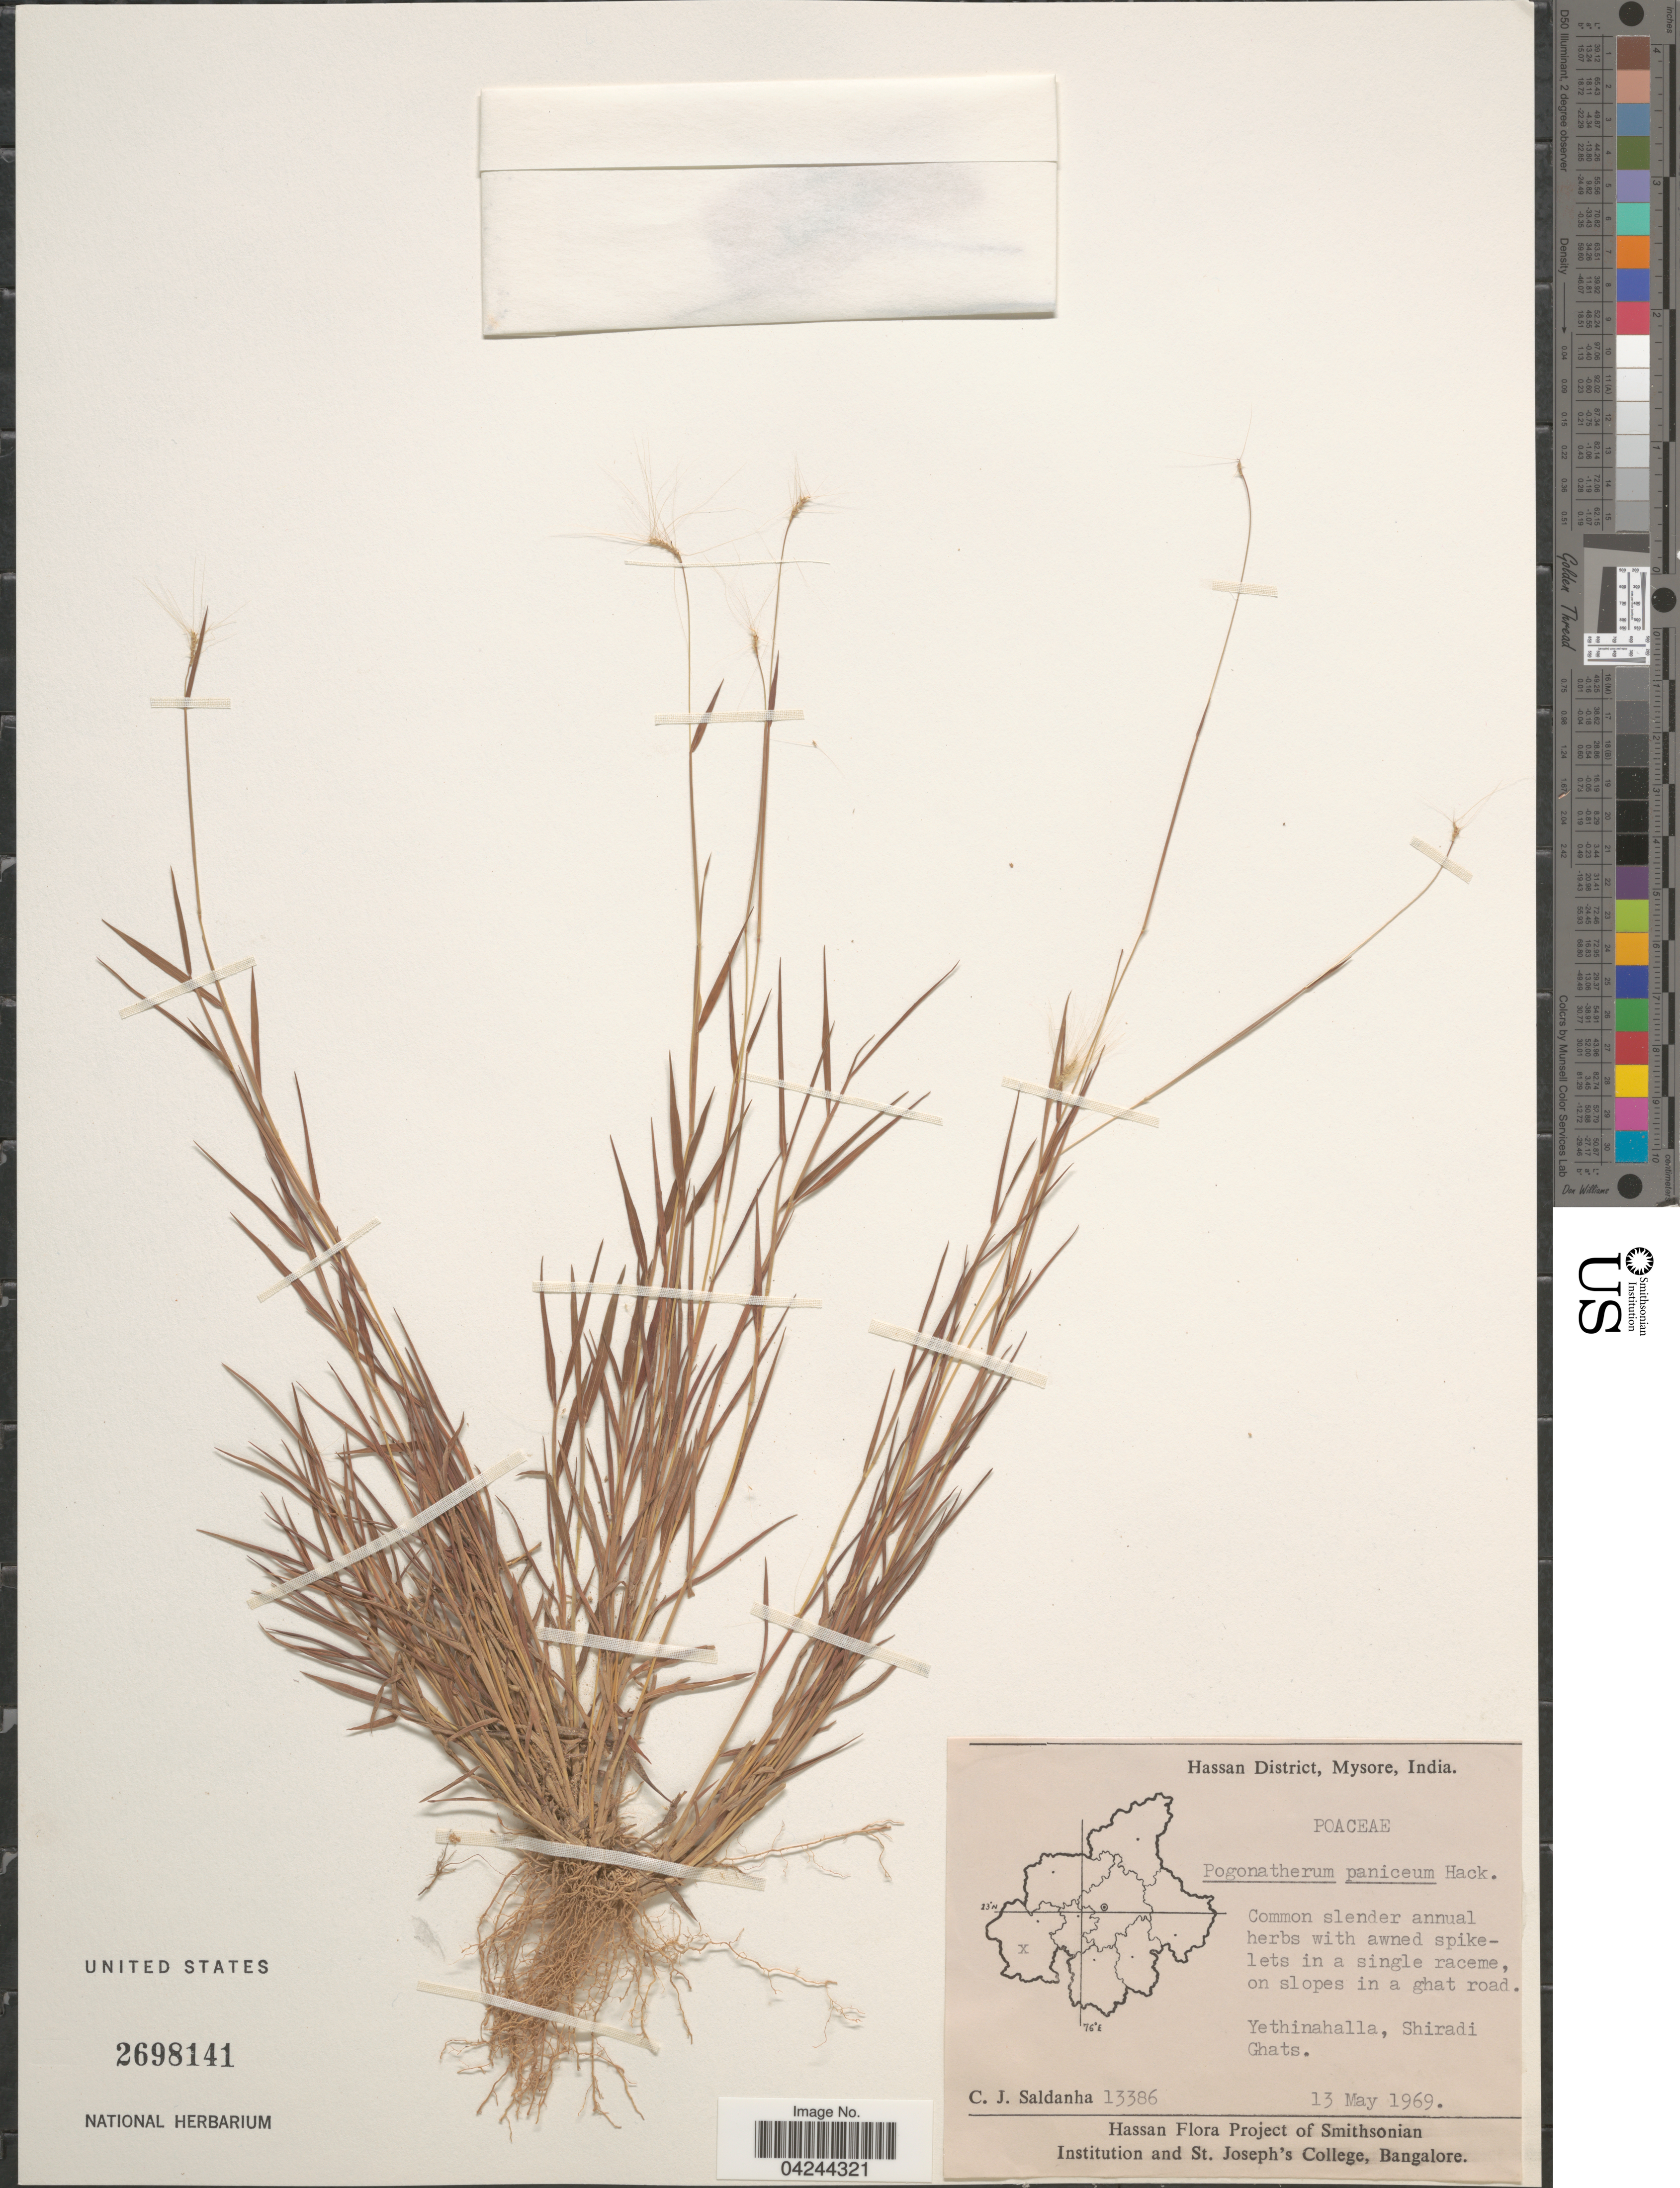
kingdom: Plantae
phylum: Tracheophyta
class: Liliopsida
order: Poales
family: Poaceae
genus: Pogonatherum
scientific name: Pogonatherum crinitum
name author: (Thunb.) Kunth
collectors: C. J. Saldanha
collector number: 13386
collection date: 1969-05-13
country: India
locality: Hassan District, Mysore. On slopes in a ghat road. Yethinahalla, Shiradi Ghats.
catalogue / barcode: US 2698141